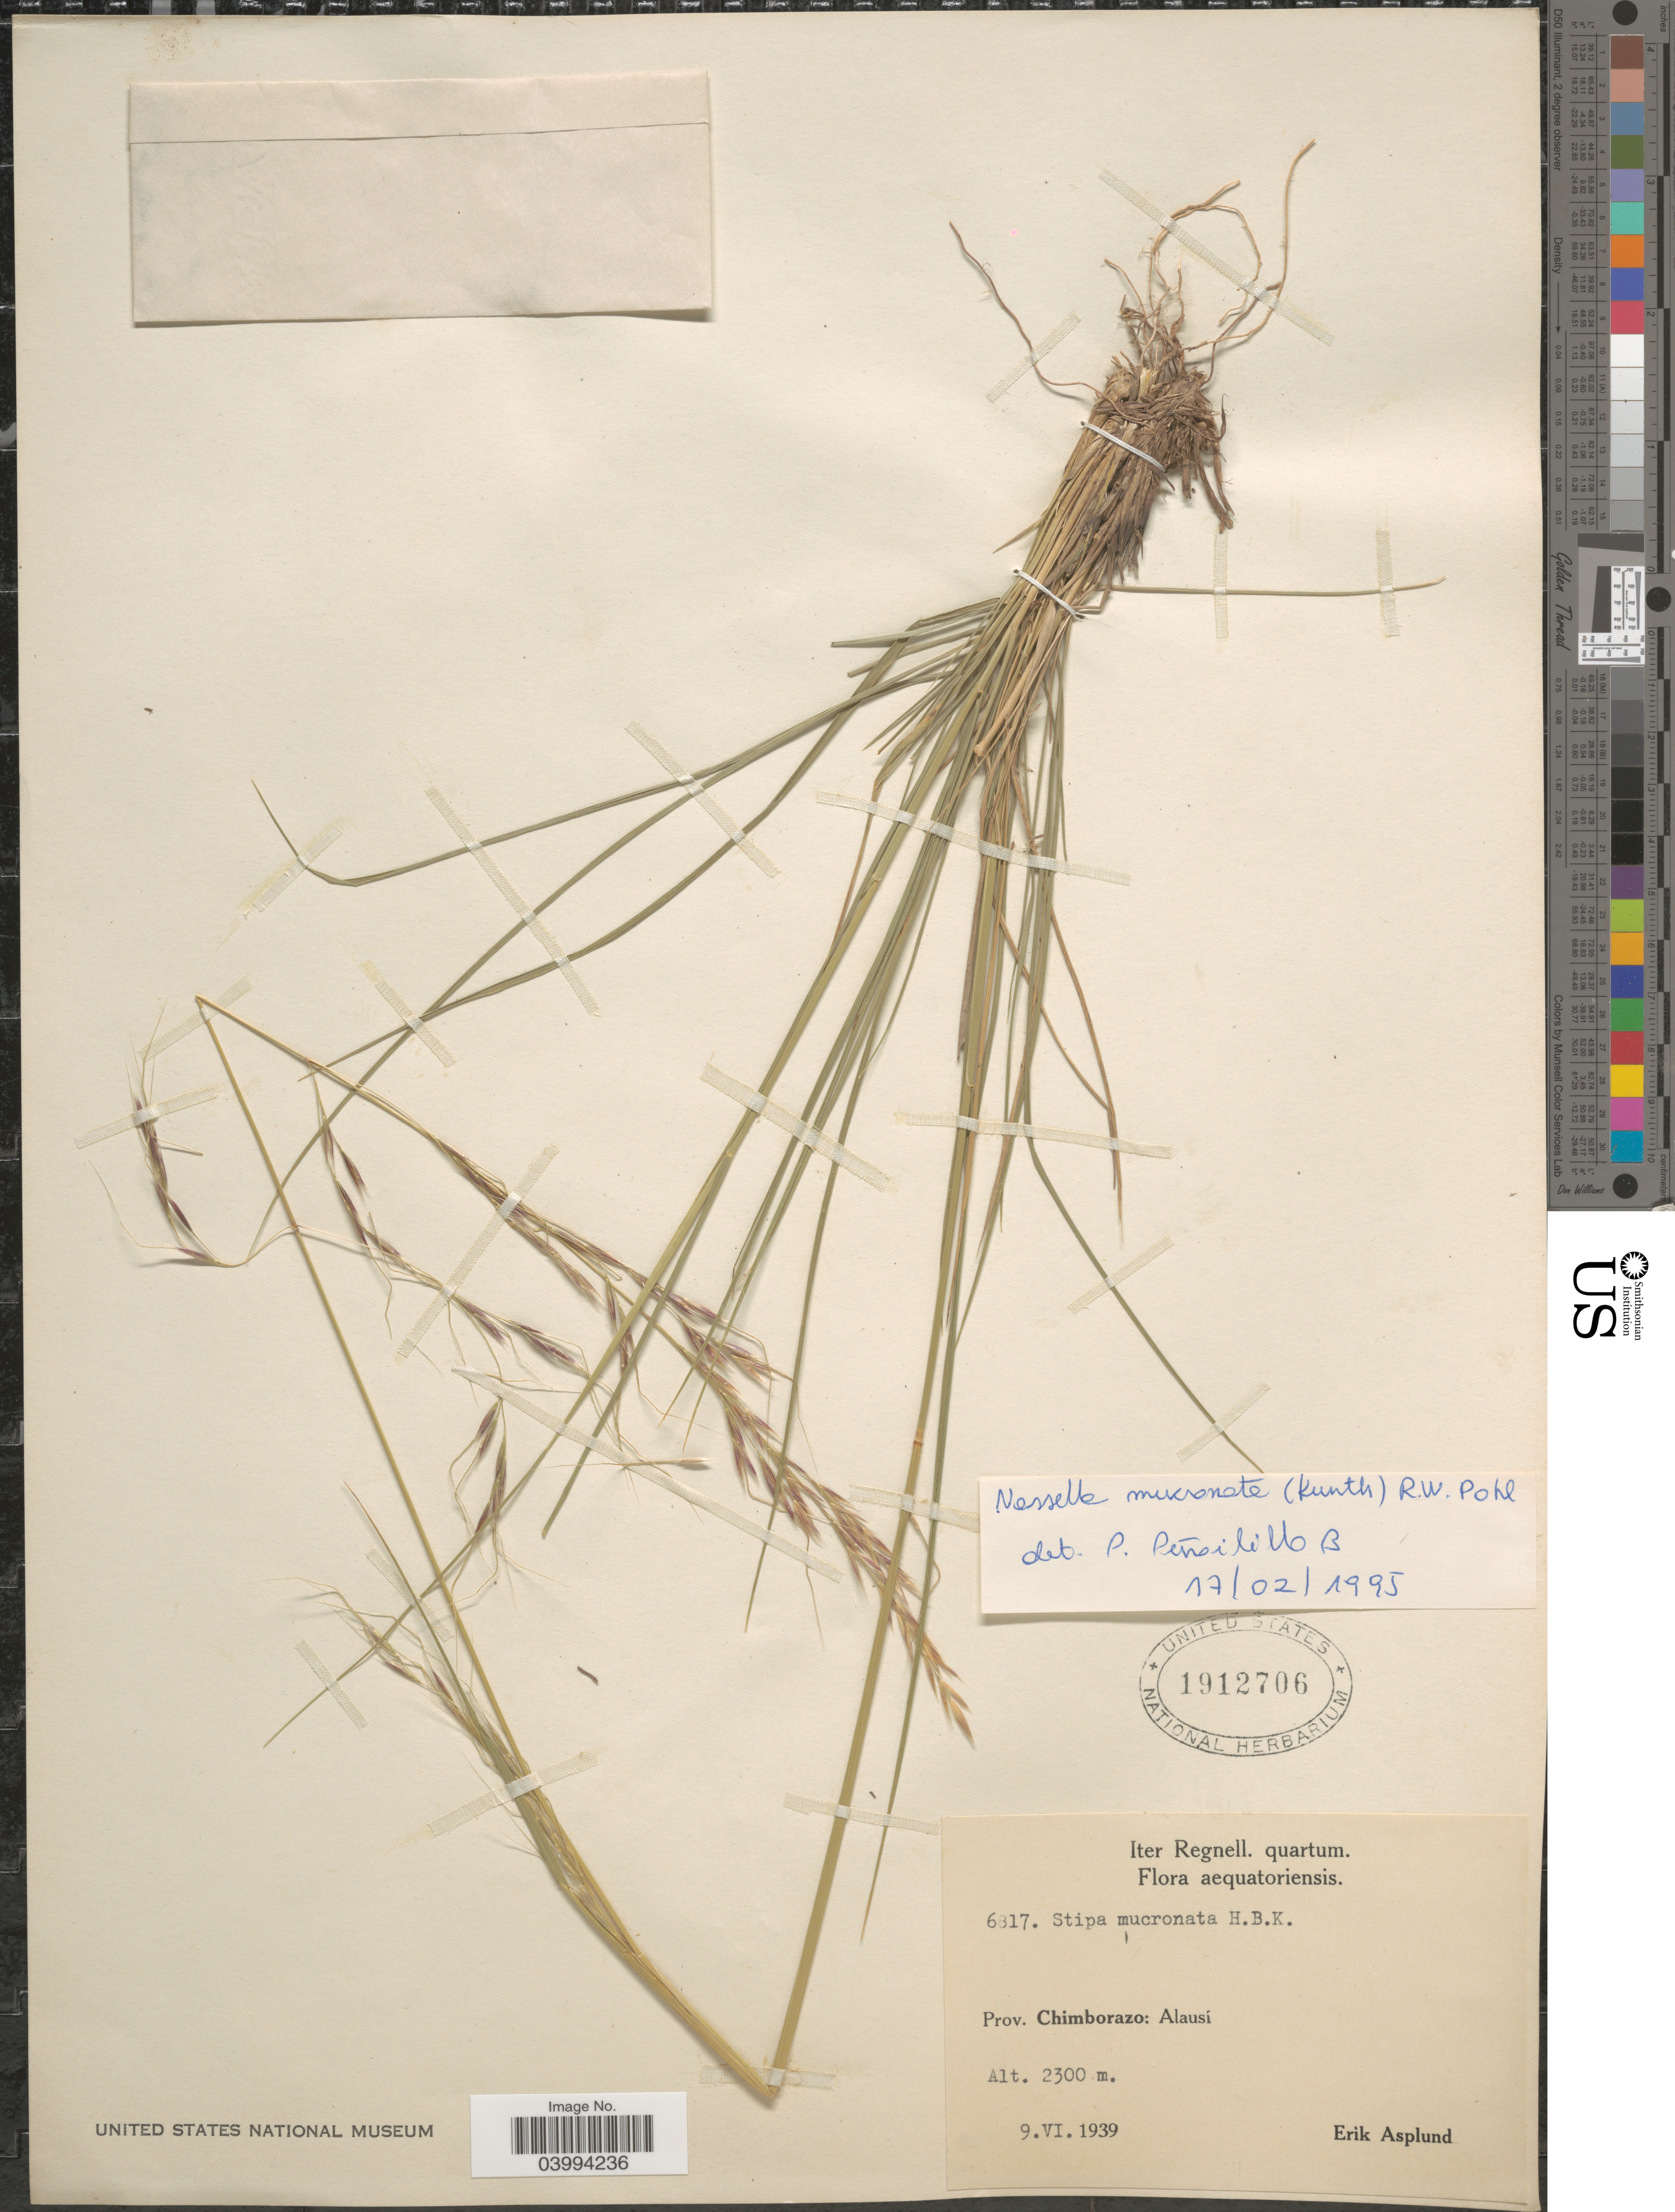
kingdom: Plantae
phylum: Tracheophyta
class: Liliopsida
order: Poales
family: Poaceae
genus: Nassella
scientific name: Nassella mucronata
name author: (Kunth) R.W. Pohl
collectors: E. Asplund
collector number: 6817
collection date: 1939-06-09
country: Ecuador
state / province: Chimborazo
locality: Alausí.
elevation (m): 2300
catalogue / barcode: US 1912706